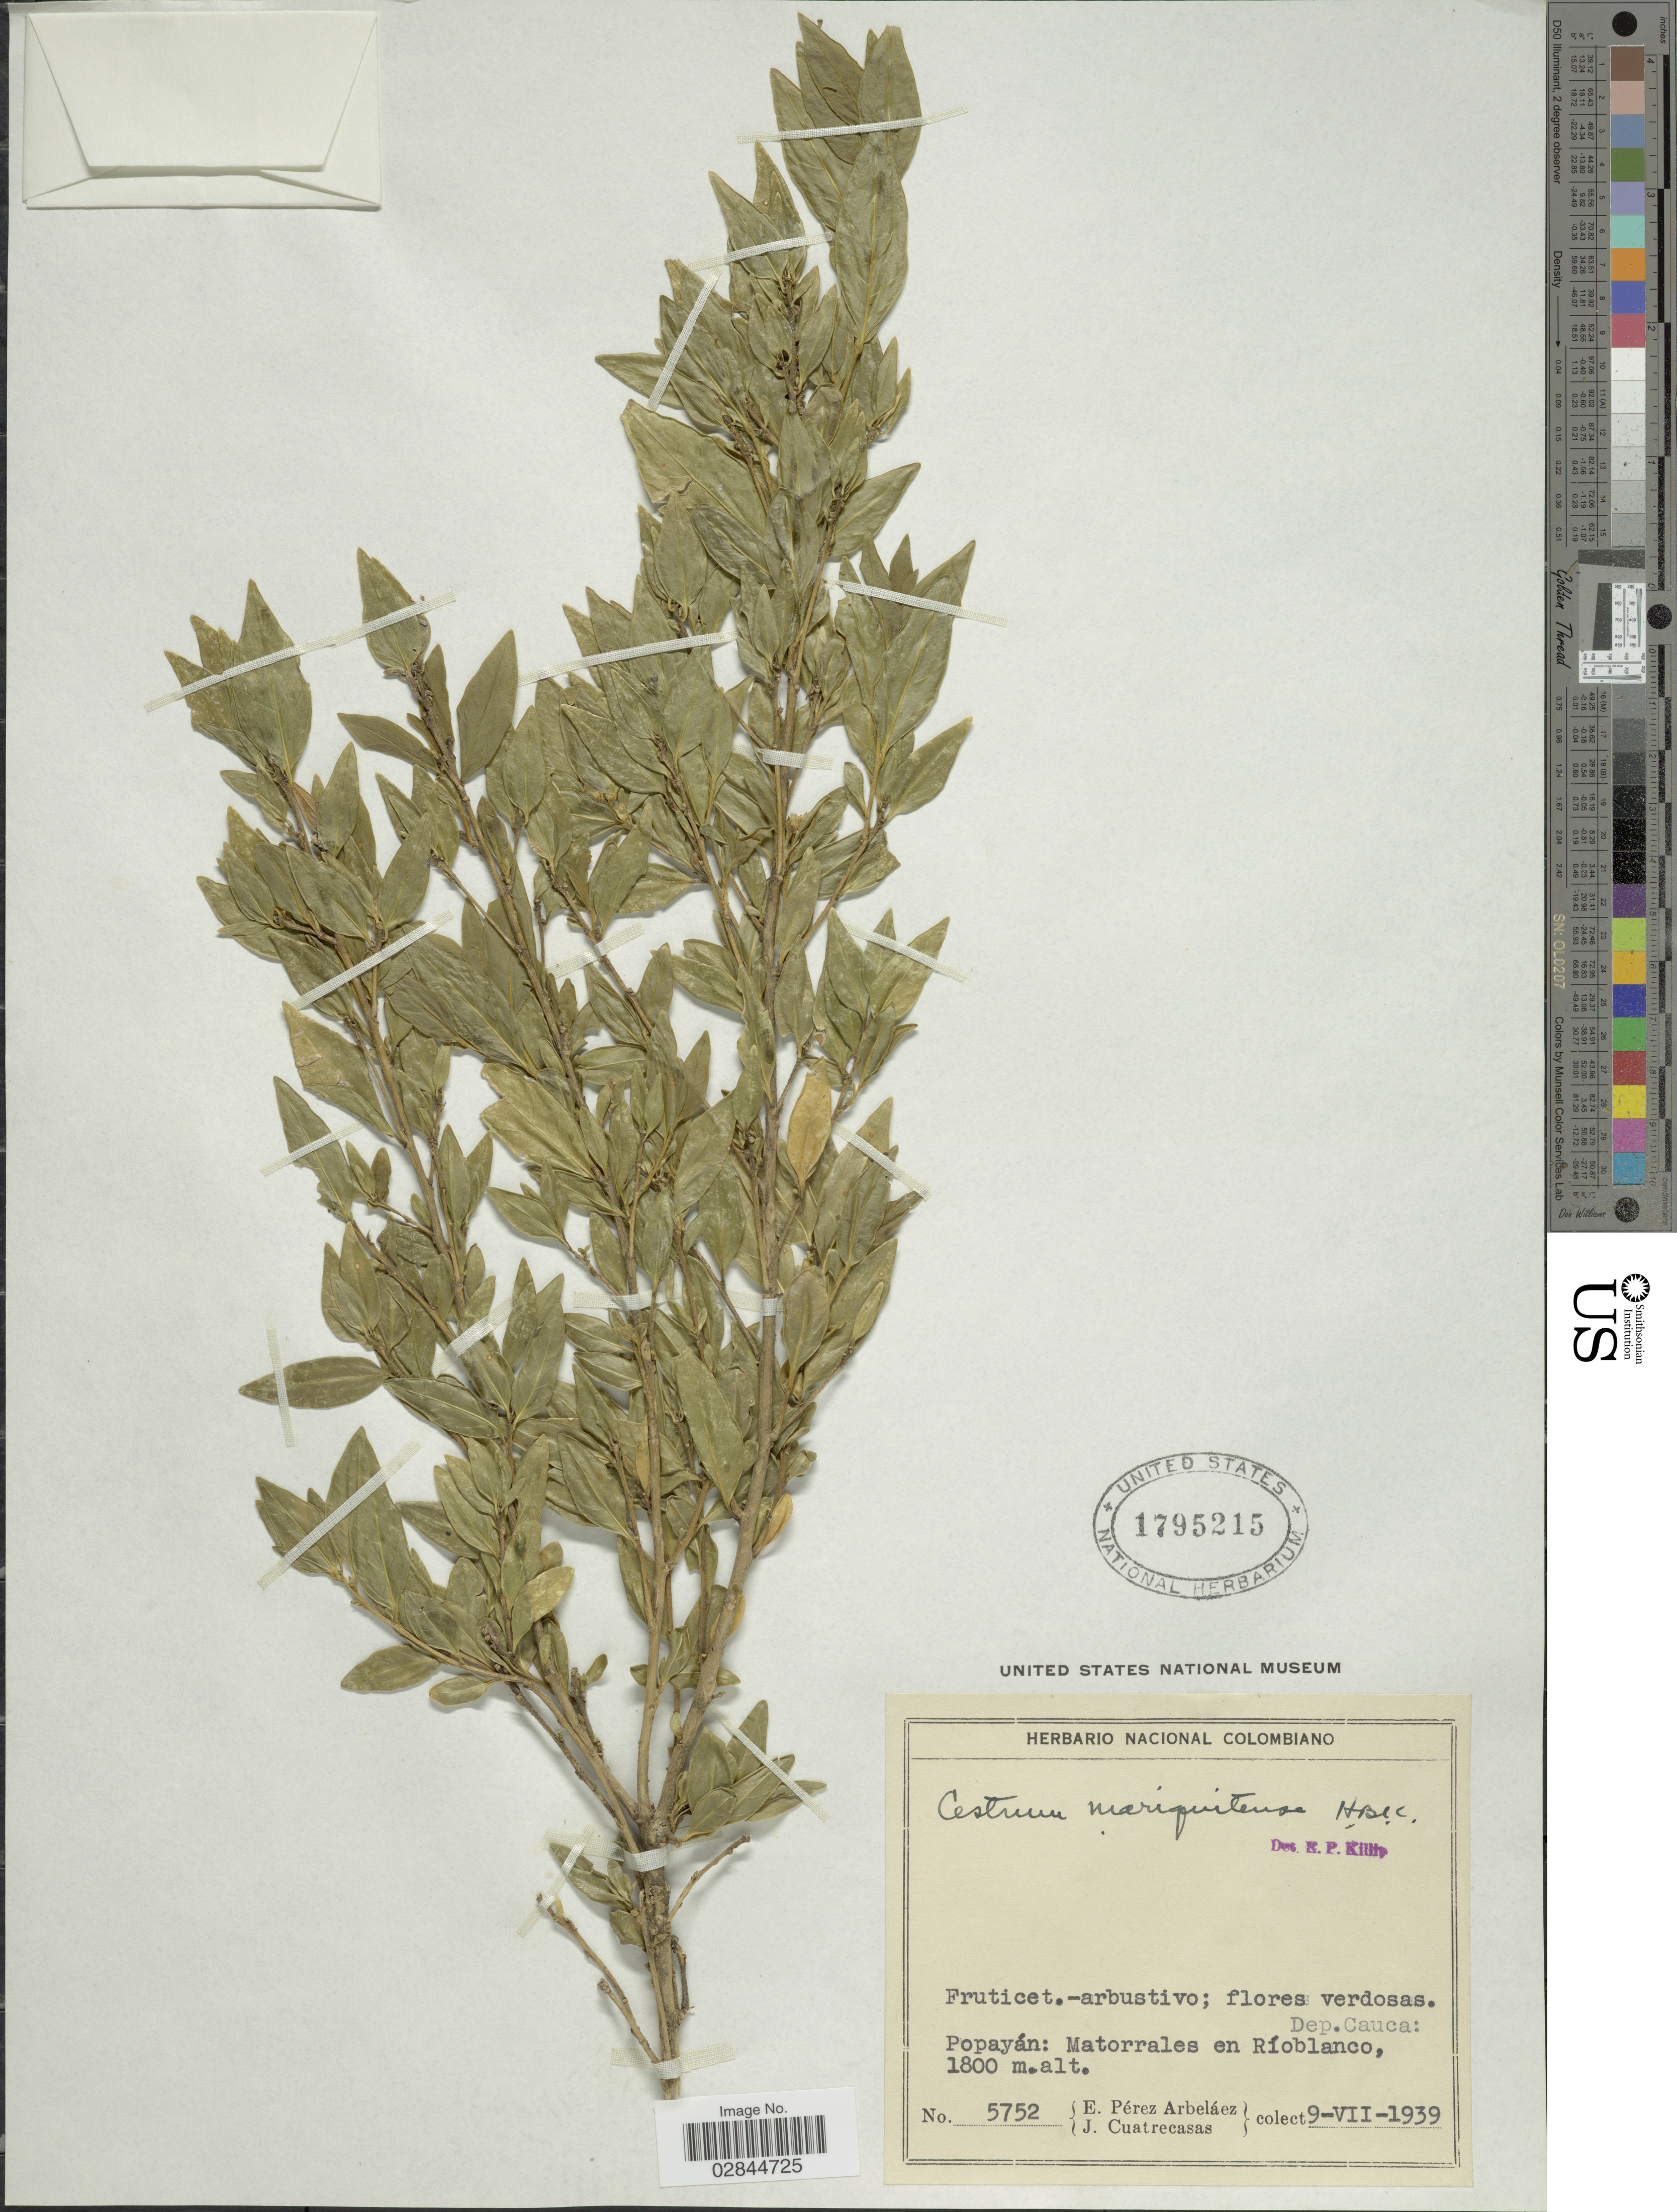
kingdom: Plantae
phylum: Tracheophyta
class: Magnoliopsida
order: Solanales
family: Solanaceae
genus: Cestrum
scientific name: Cestrum mariquitense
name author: Kunth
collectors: E. Pérez Arbeláez & J. Cuatrecasas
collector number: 5752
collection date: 1939-07-09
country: Colombia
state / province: Cauca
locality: Dep. Cauca: Popáyan: Matorrales en Ríoblanco.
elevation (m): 1800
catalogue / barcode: US 1795215